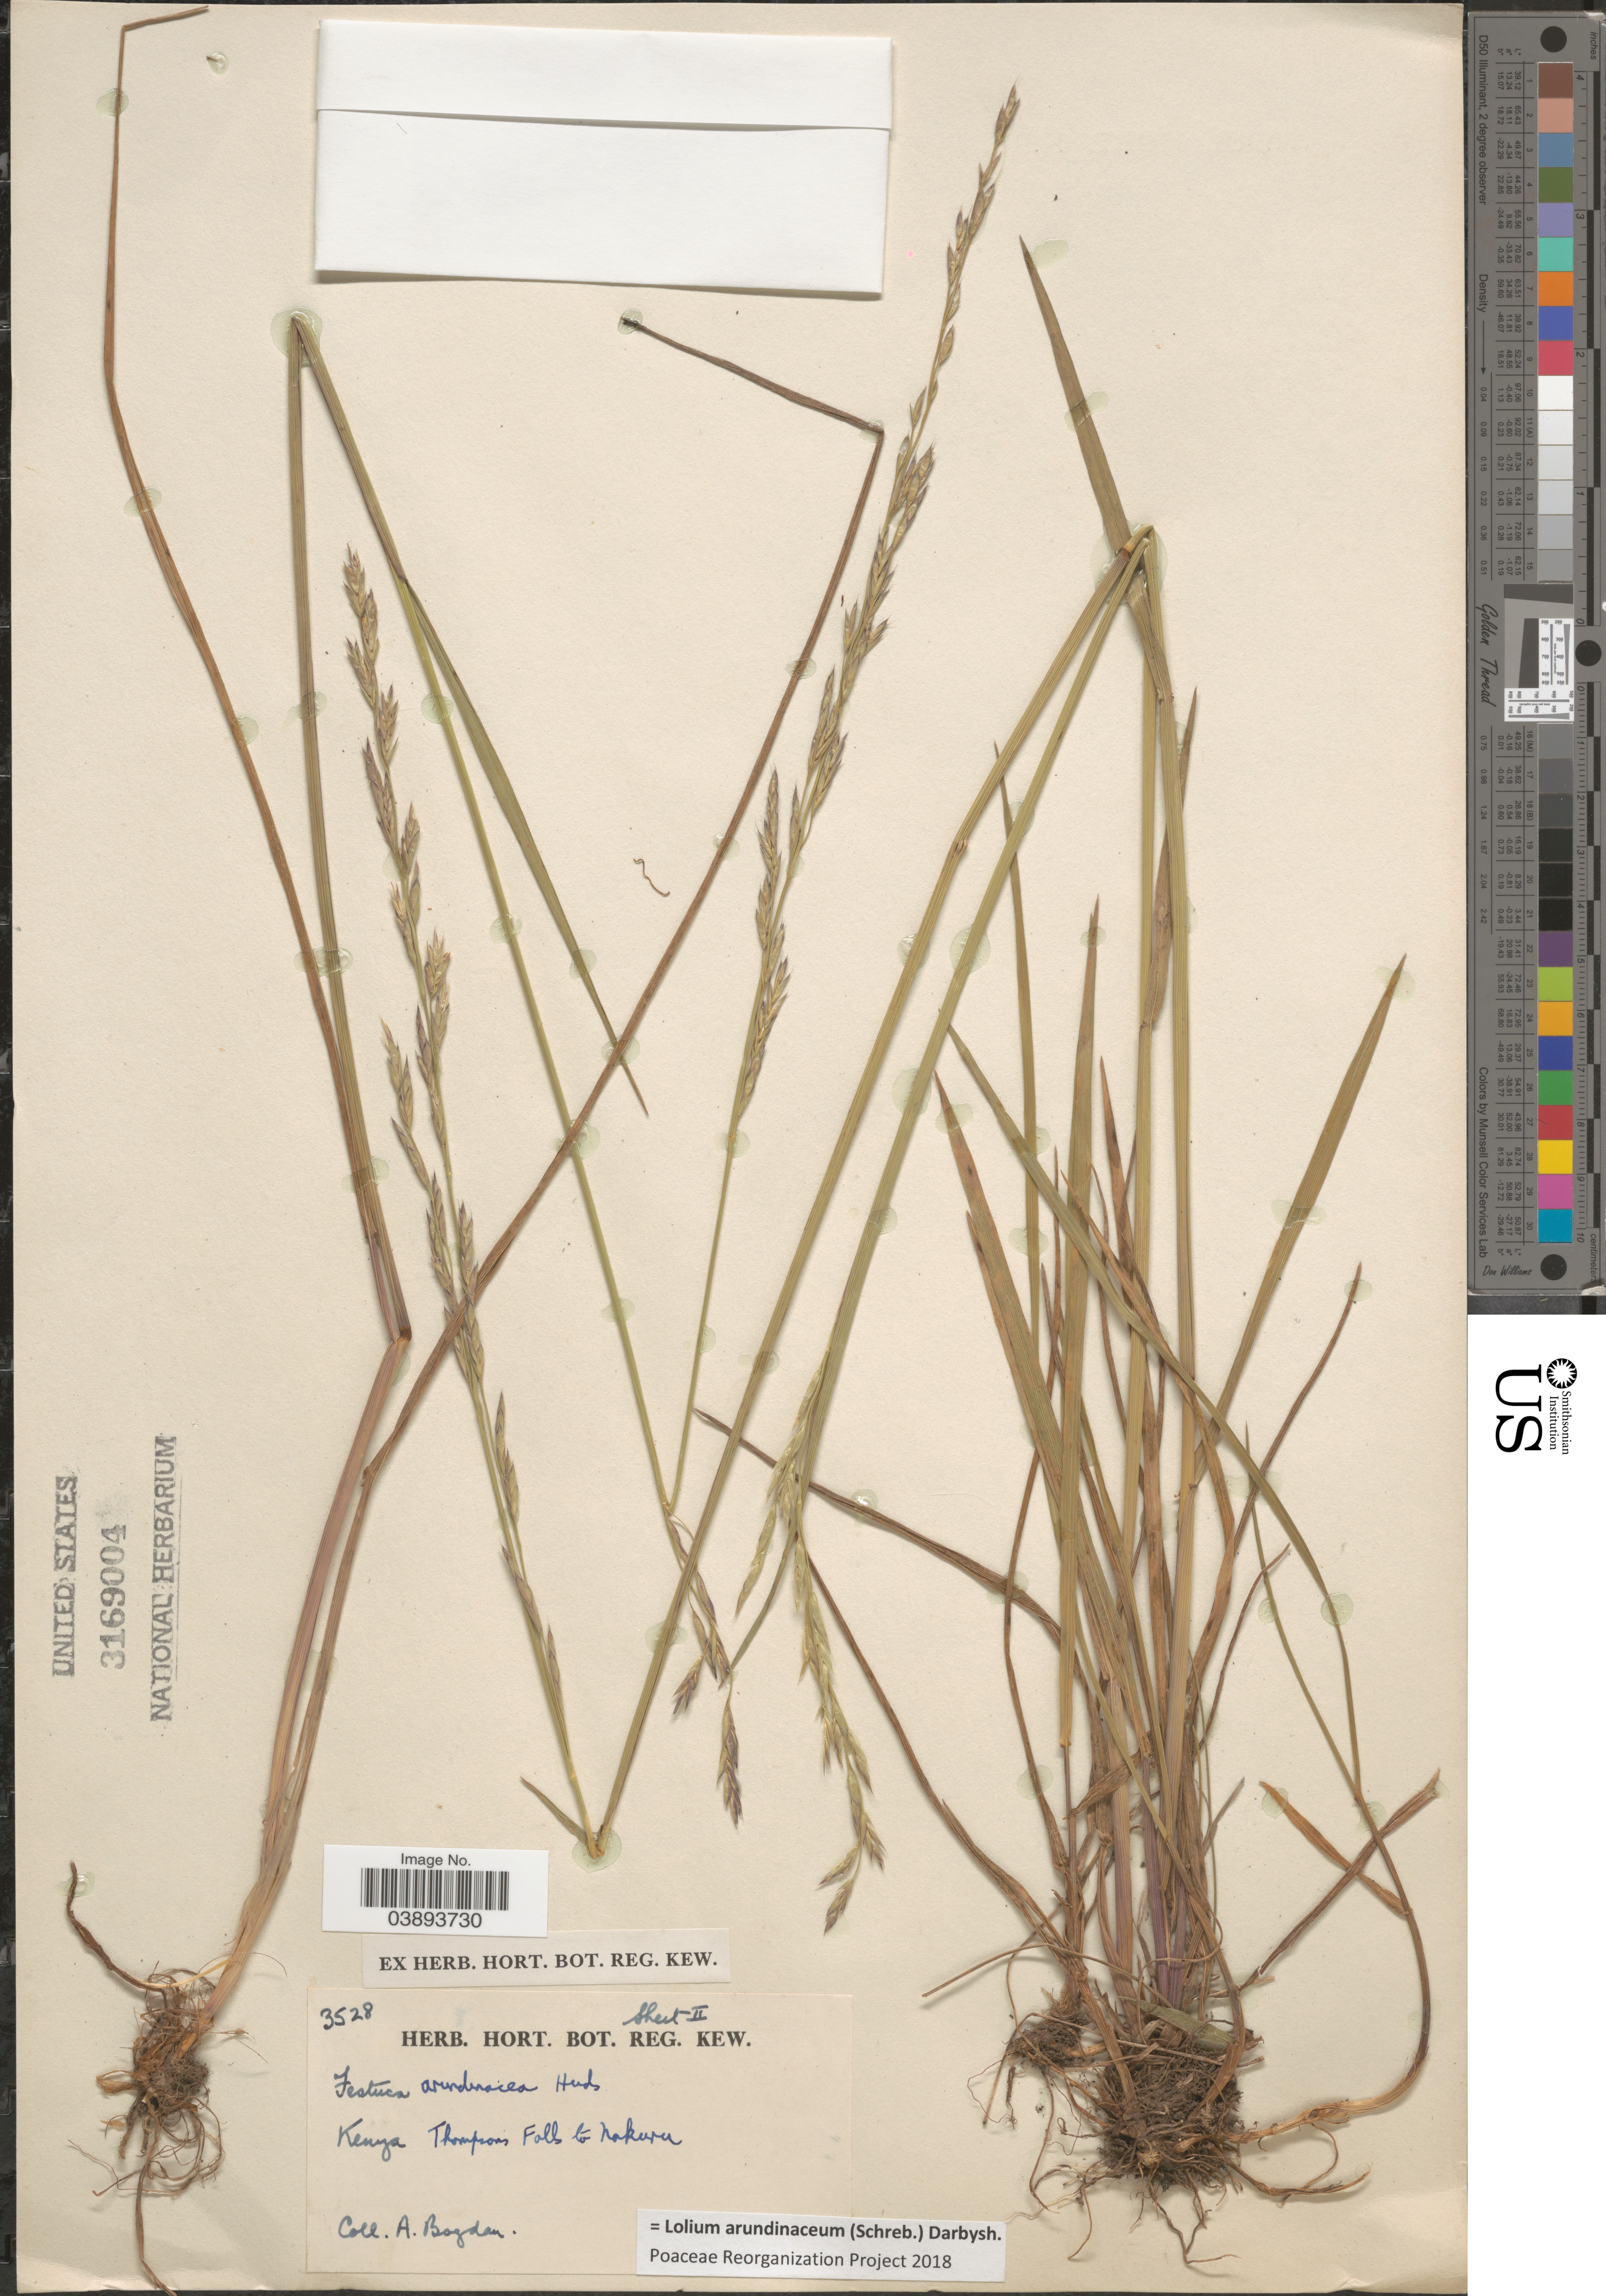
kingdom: Plantae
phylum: Tracheophyta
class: Liliopsida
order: Poales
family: Poaceae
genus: Lolium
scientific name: Lolium arundinaceum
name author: (Schreb.) Darbysh.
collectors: A. Bogdan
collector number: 3528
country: Kenya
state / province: Nakuru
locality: Kenya Thompsons Falls to Nakuru.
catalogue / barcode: US 3169004